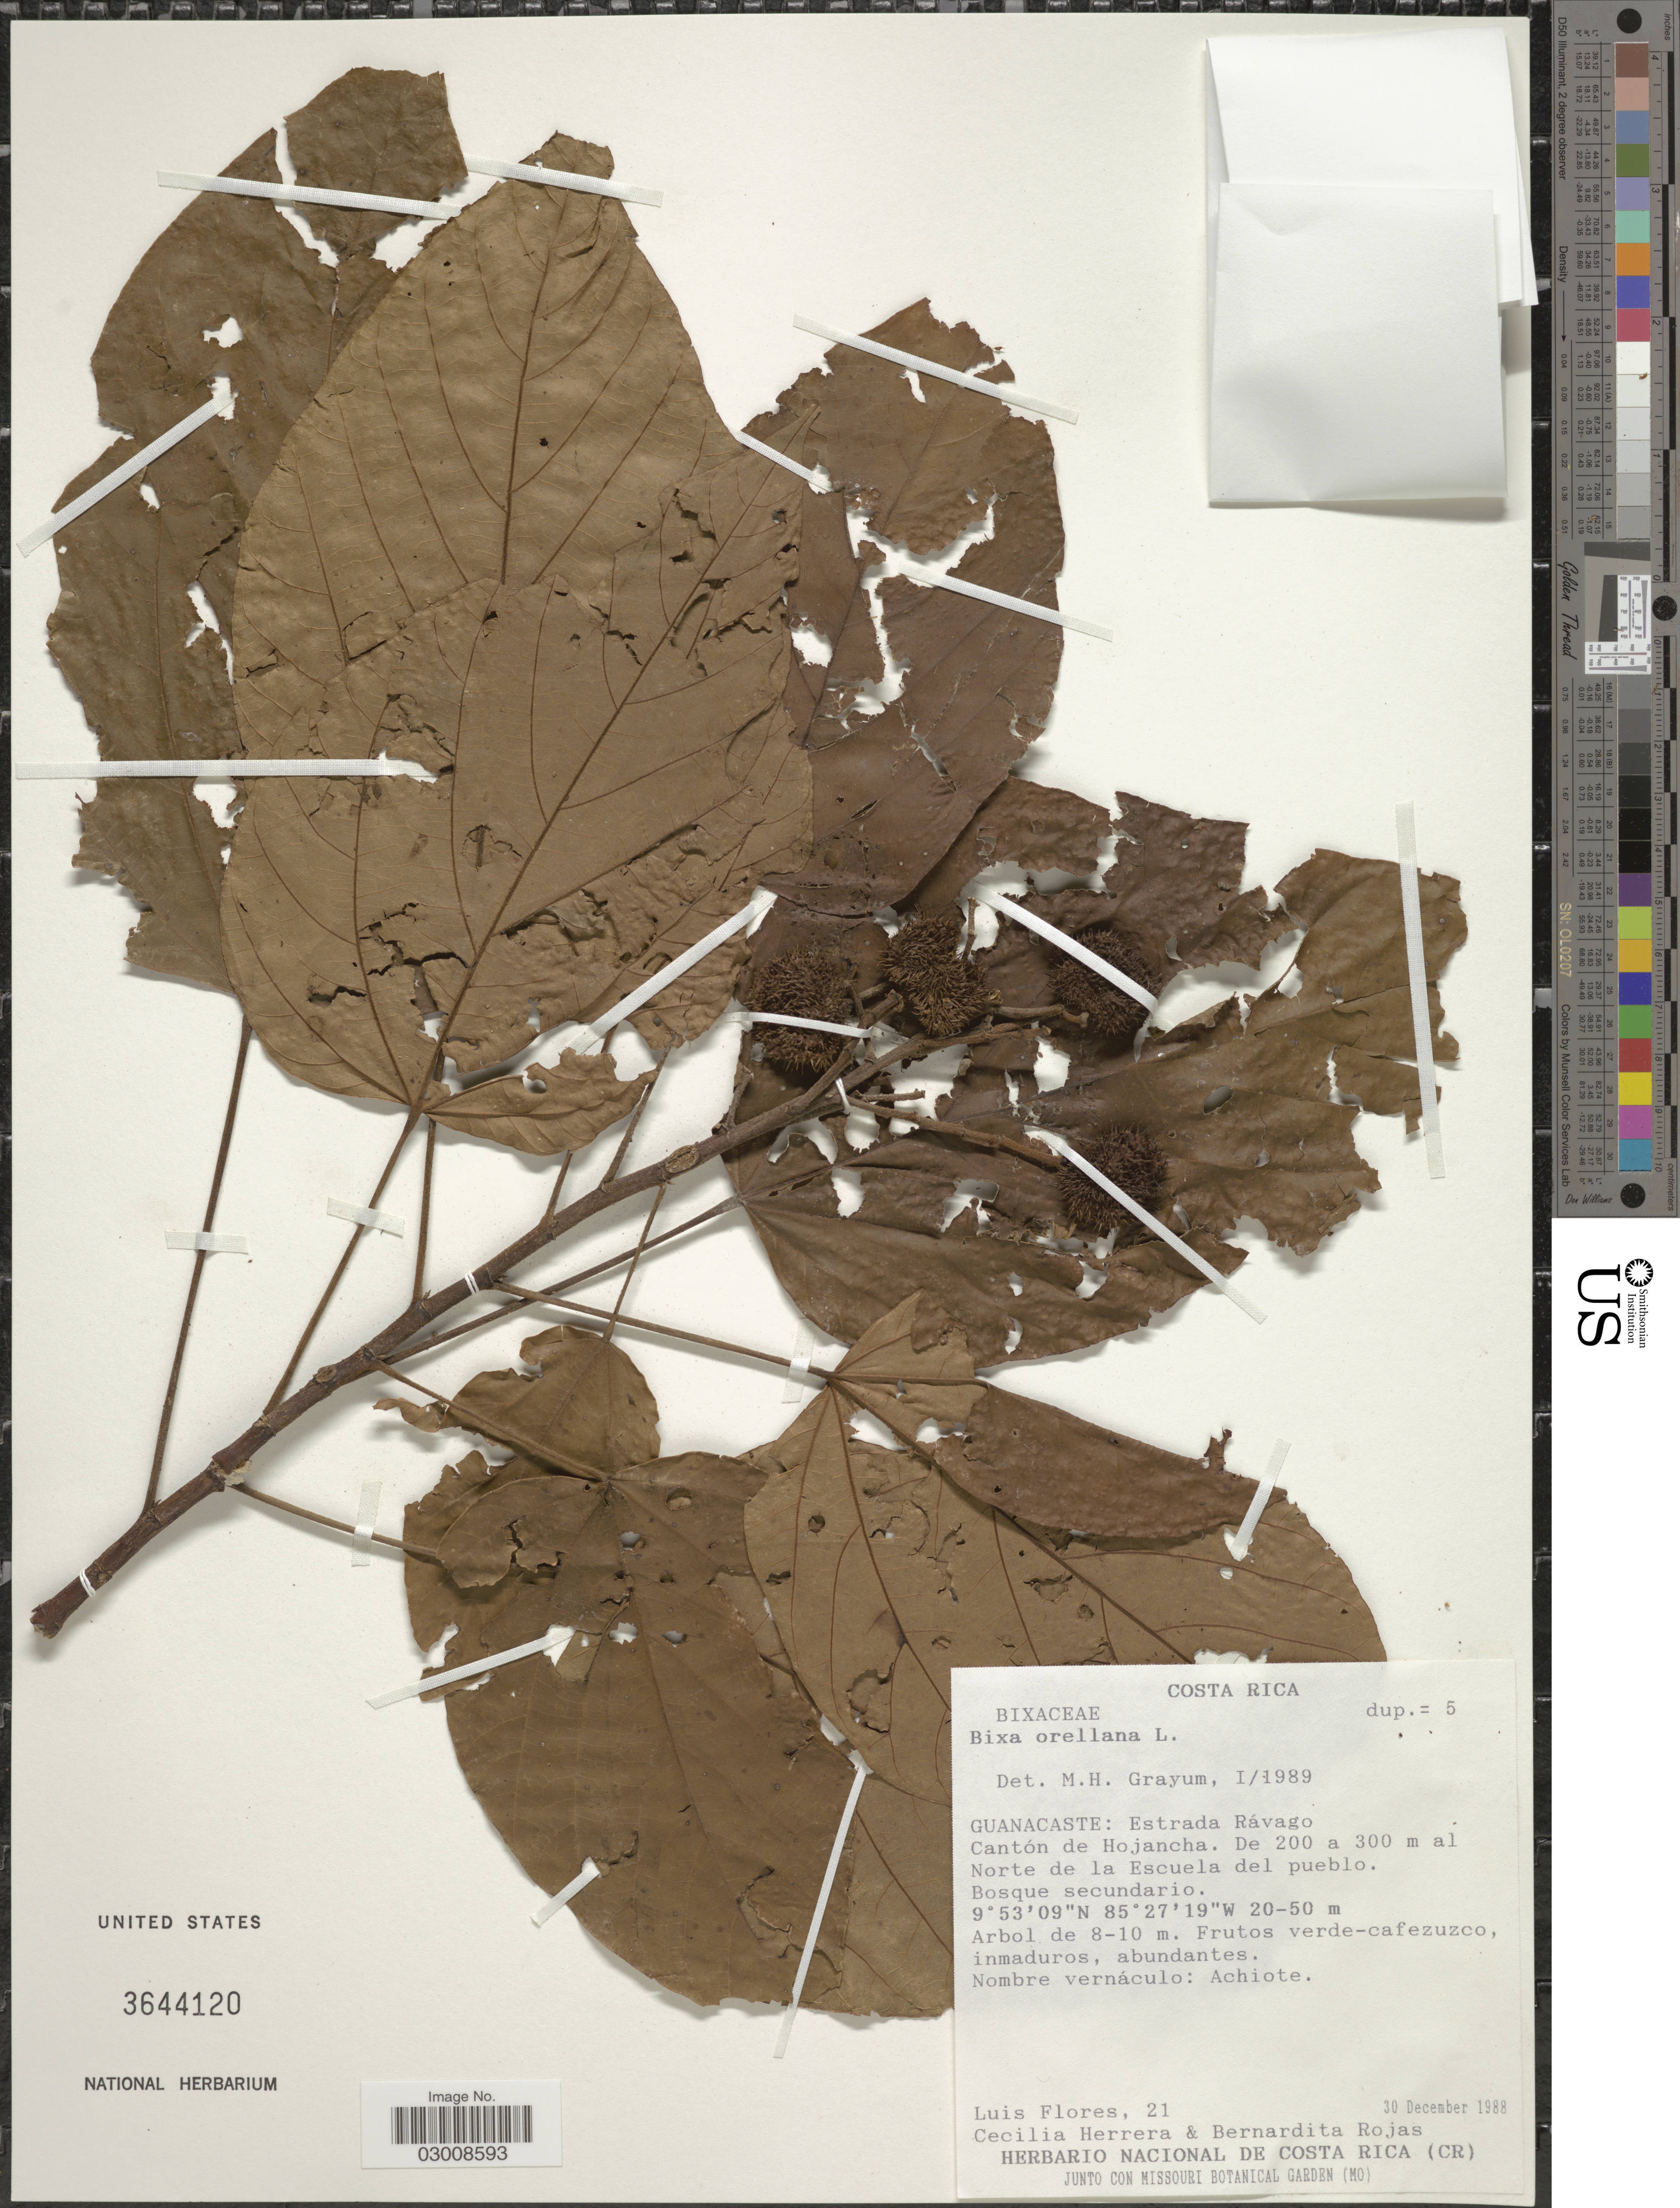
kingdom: Plantae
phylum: Tracheophyta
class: Magnoliopsida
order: Malvales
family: Bixaceae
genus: Bixa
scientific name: Bixa orellana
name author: L.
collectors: L. Flores, C. Herrera & B. Rojas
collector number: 21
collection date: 1988-12-30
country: Costa Rica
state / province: Guanacaste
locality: Estrada Rávago, Cantón de Hojancha, De 200 a 300 m al Norte de la Escuela del pueblo.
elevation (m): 20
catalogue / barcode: US 3644120